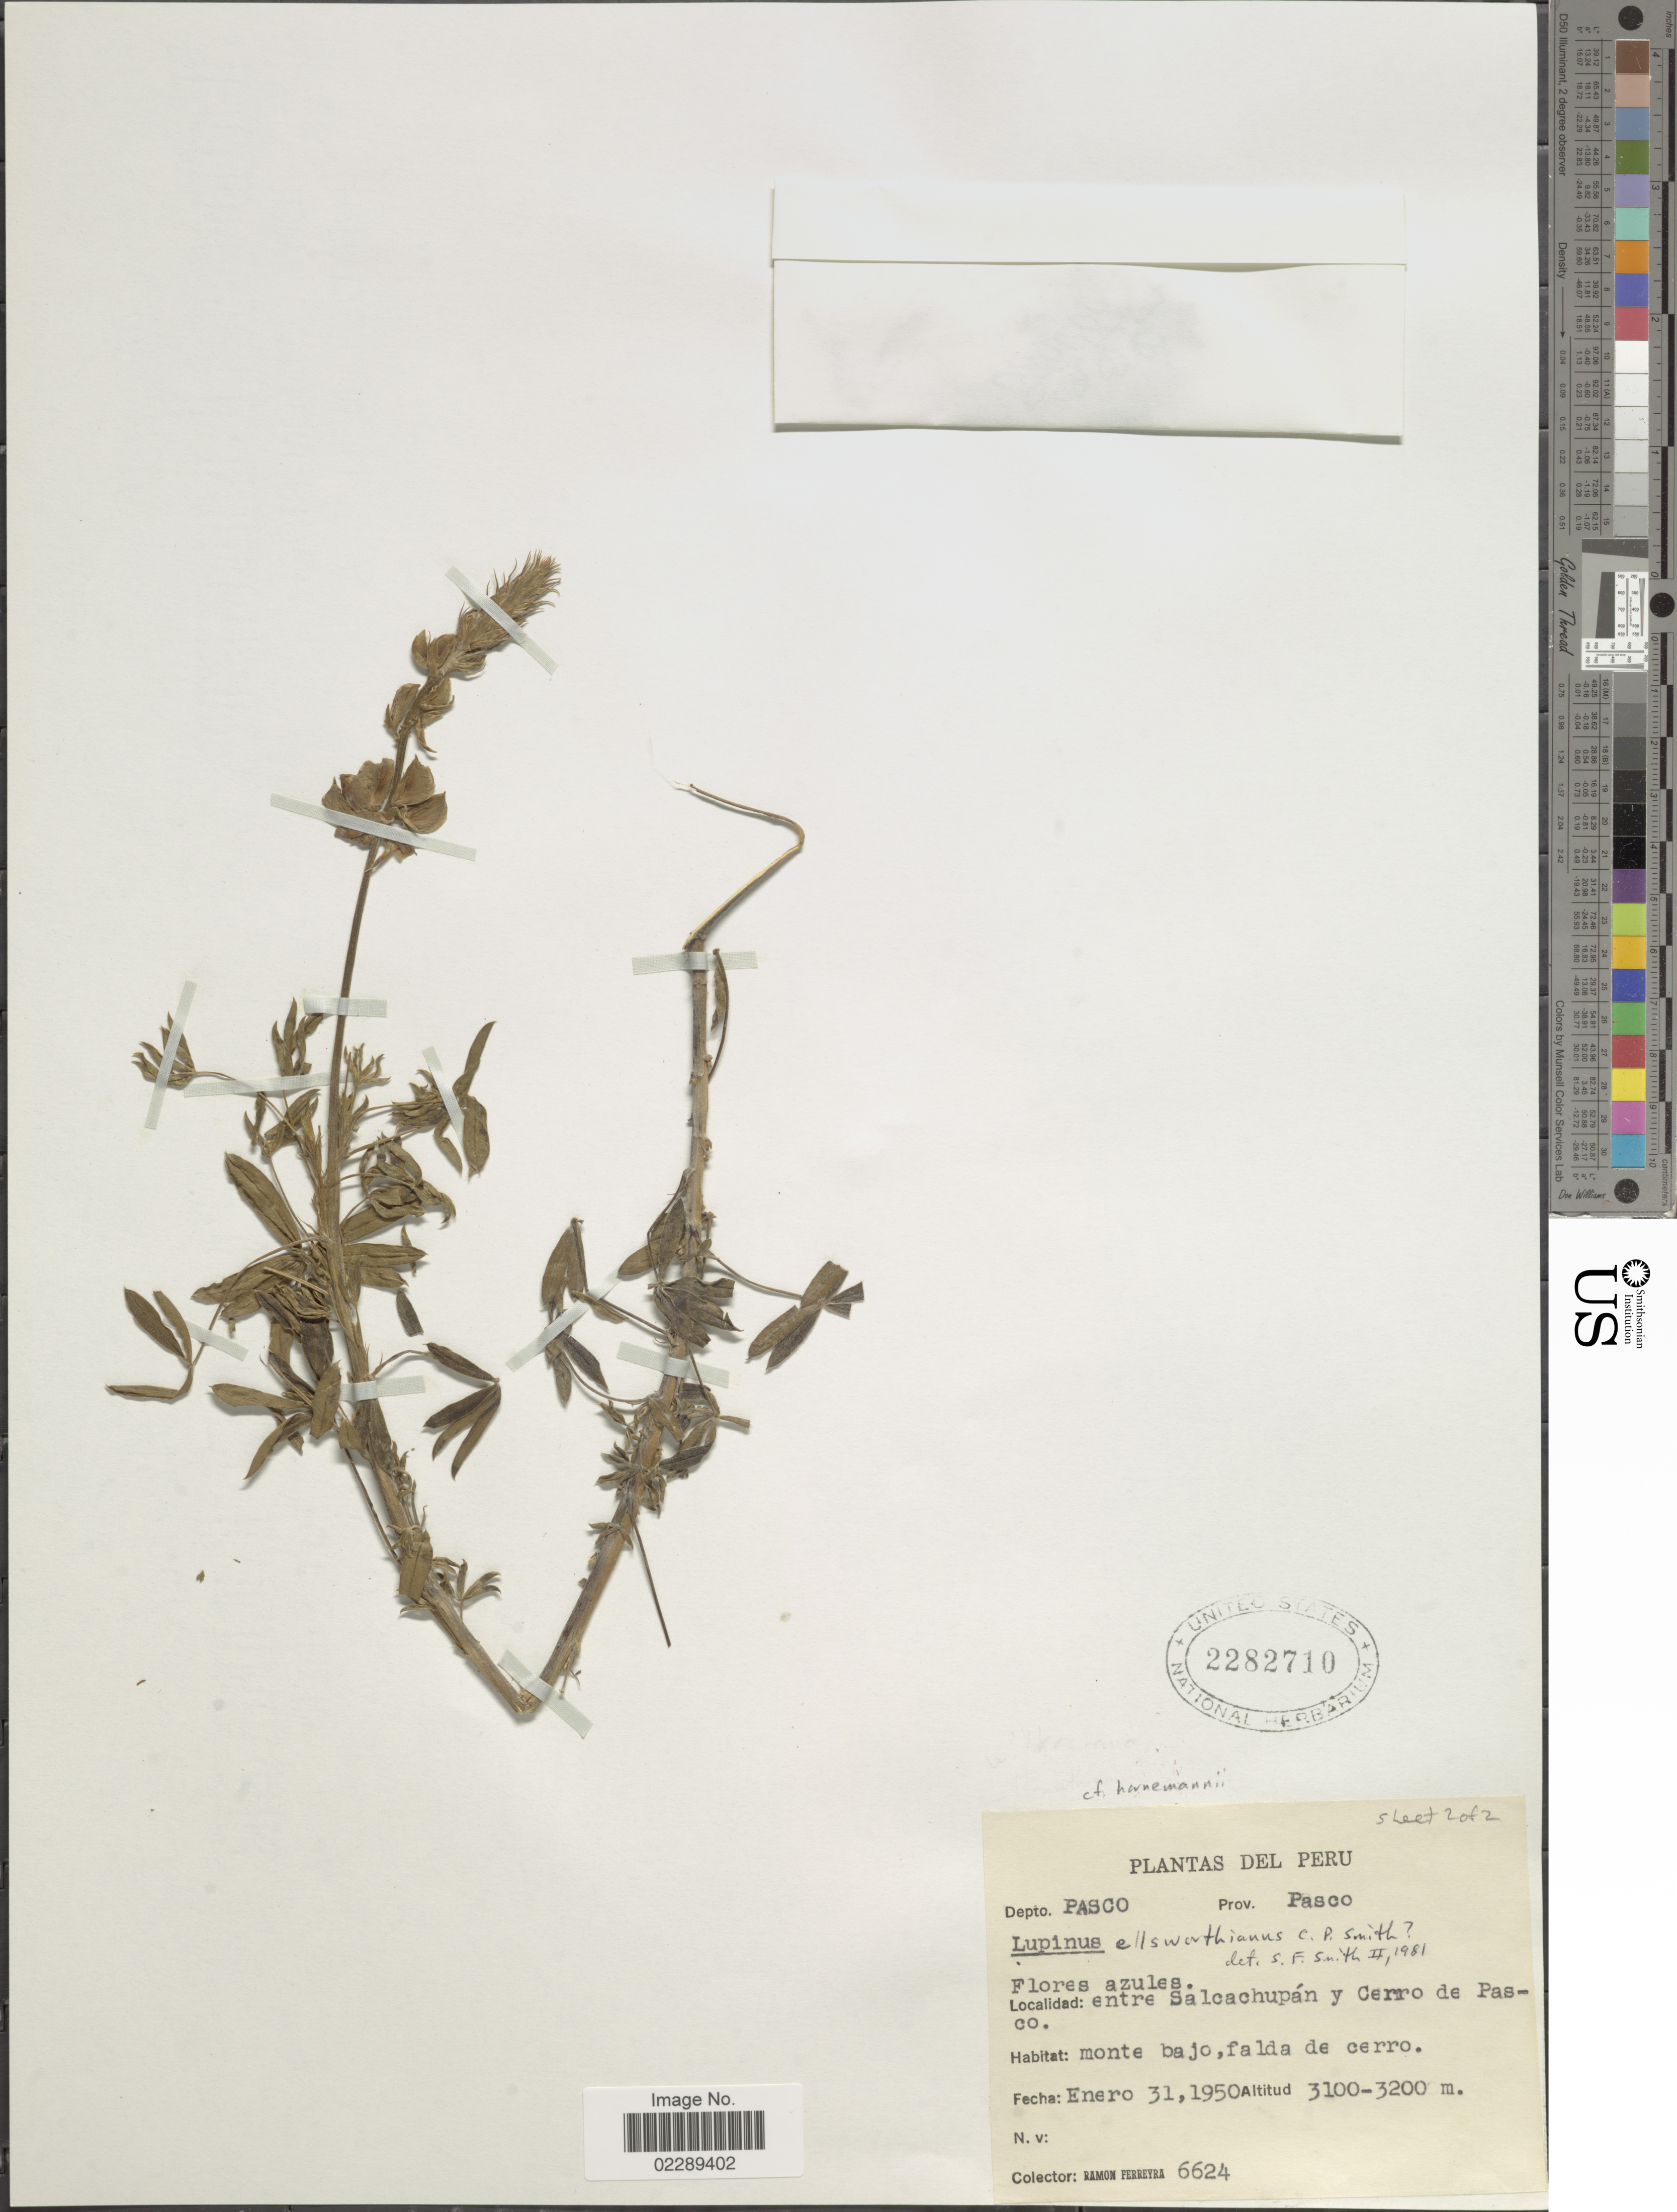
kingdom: Plantae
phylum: Tracheophyta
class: Magnoliopsida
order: Fabales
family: Fabaceae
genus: Lupinus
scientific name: Lupinus ellsworthianus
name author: C.P. Sm.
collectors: R. A. Ferreyra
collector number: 6624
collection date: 1950-01-31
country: Peru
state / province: Pasco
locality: Depto. Pasco. Prov. Pasco. Entre Salcachupán y Cerro de Pasco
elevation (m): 3100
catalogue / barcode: US 2282710